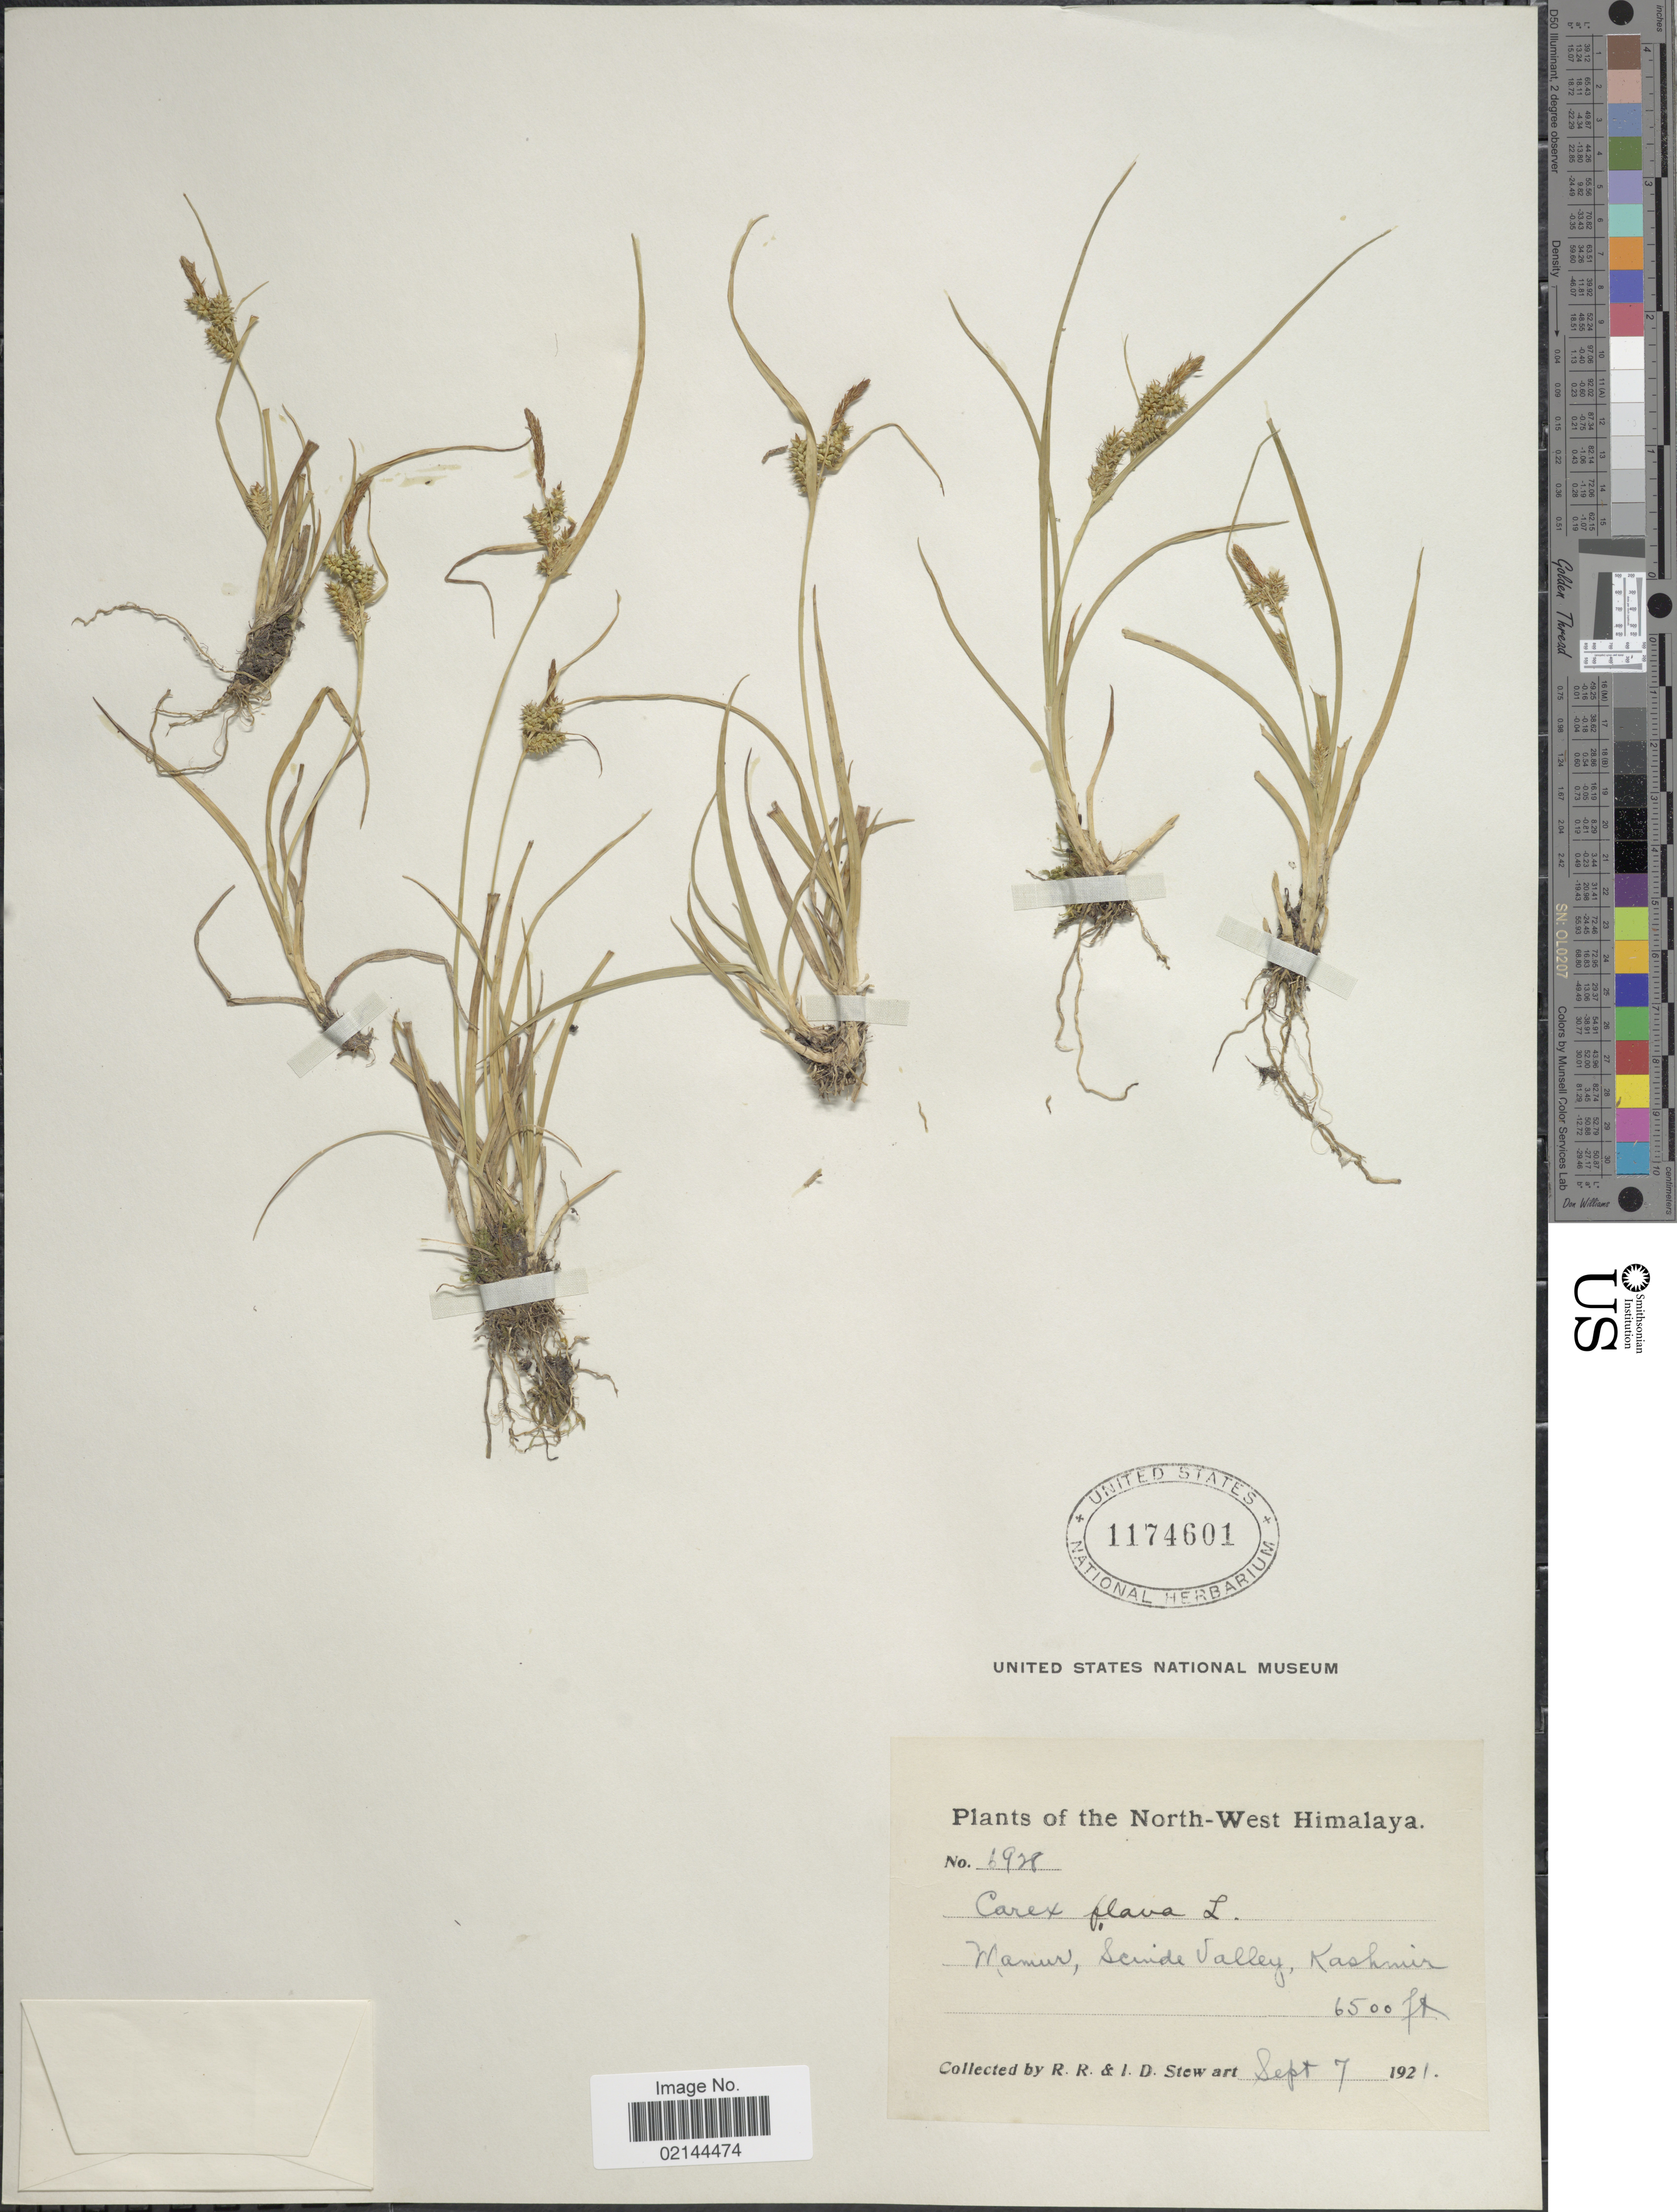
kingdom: Plantae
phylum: Tracheophyta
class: Liliopsida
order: Poales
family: Cyperaceae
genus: Carex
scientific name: Carex flava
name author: L.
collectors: R. R. Stewart & I. Stewart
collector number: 6928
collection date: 1921-09-07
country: India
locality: North-West Himalaya. Mamur, Scinde Valley, Kashmir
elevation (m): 1981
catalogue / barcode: US 1174601